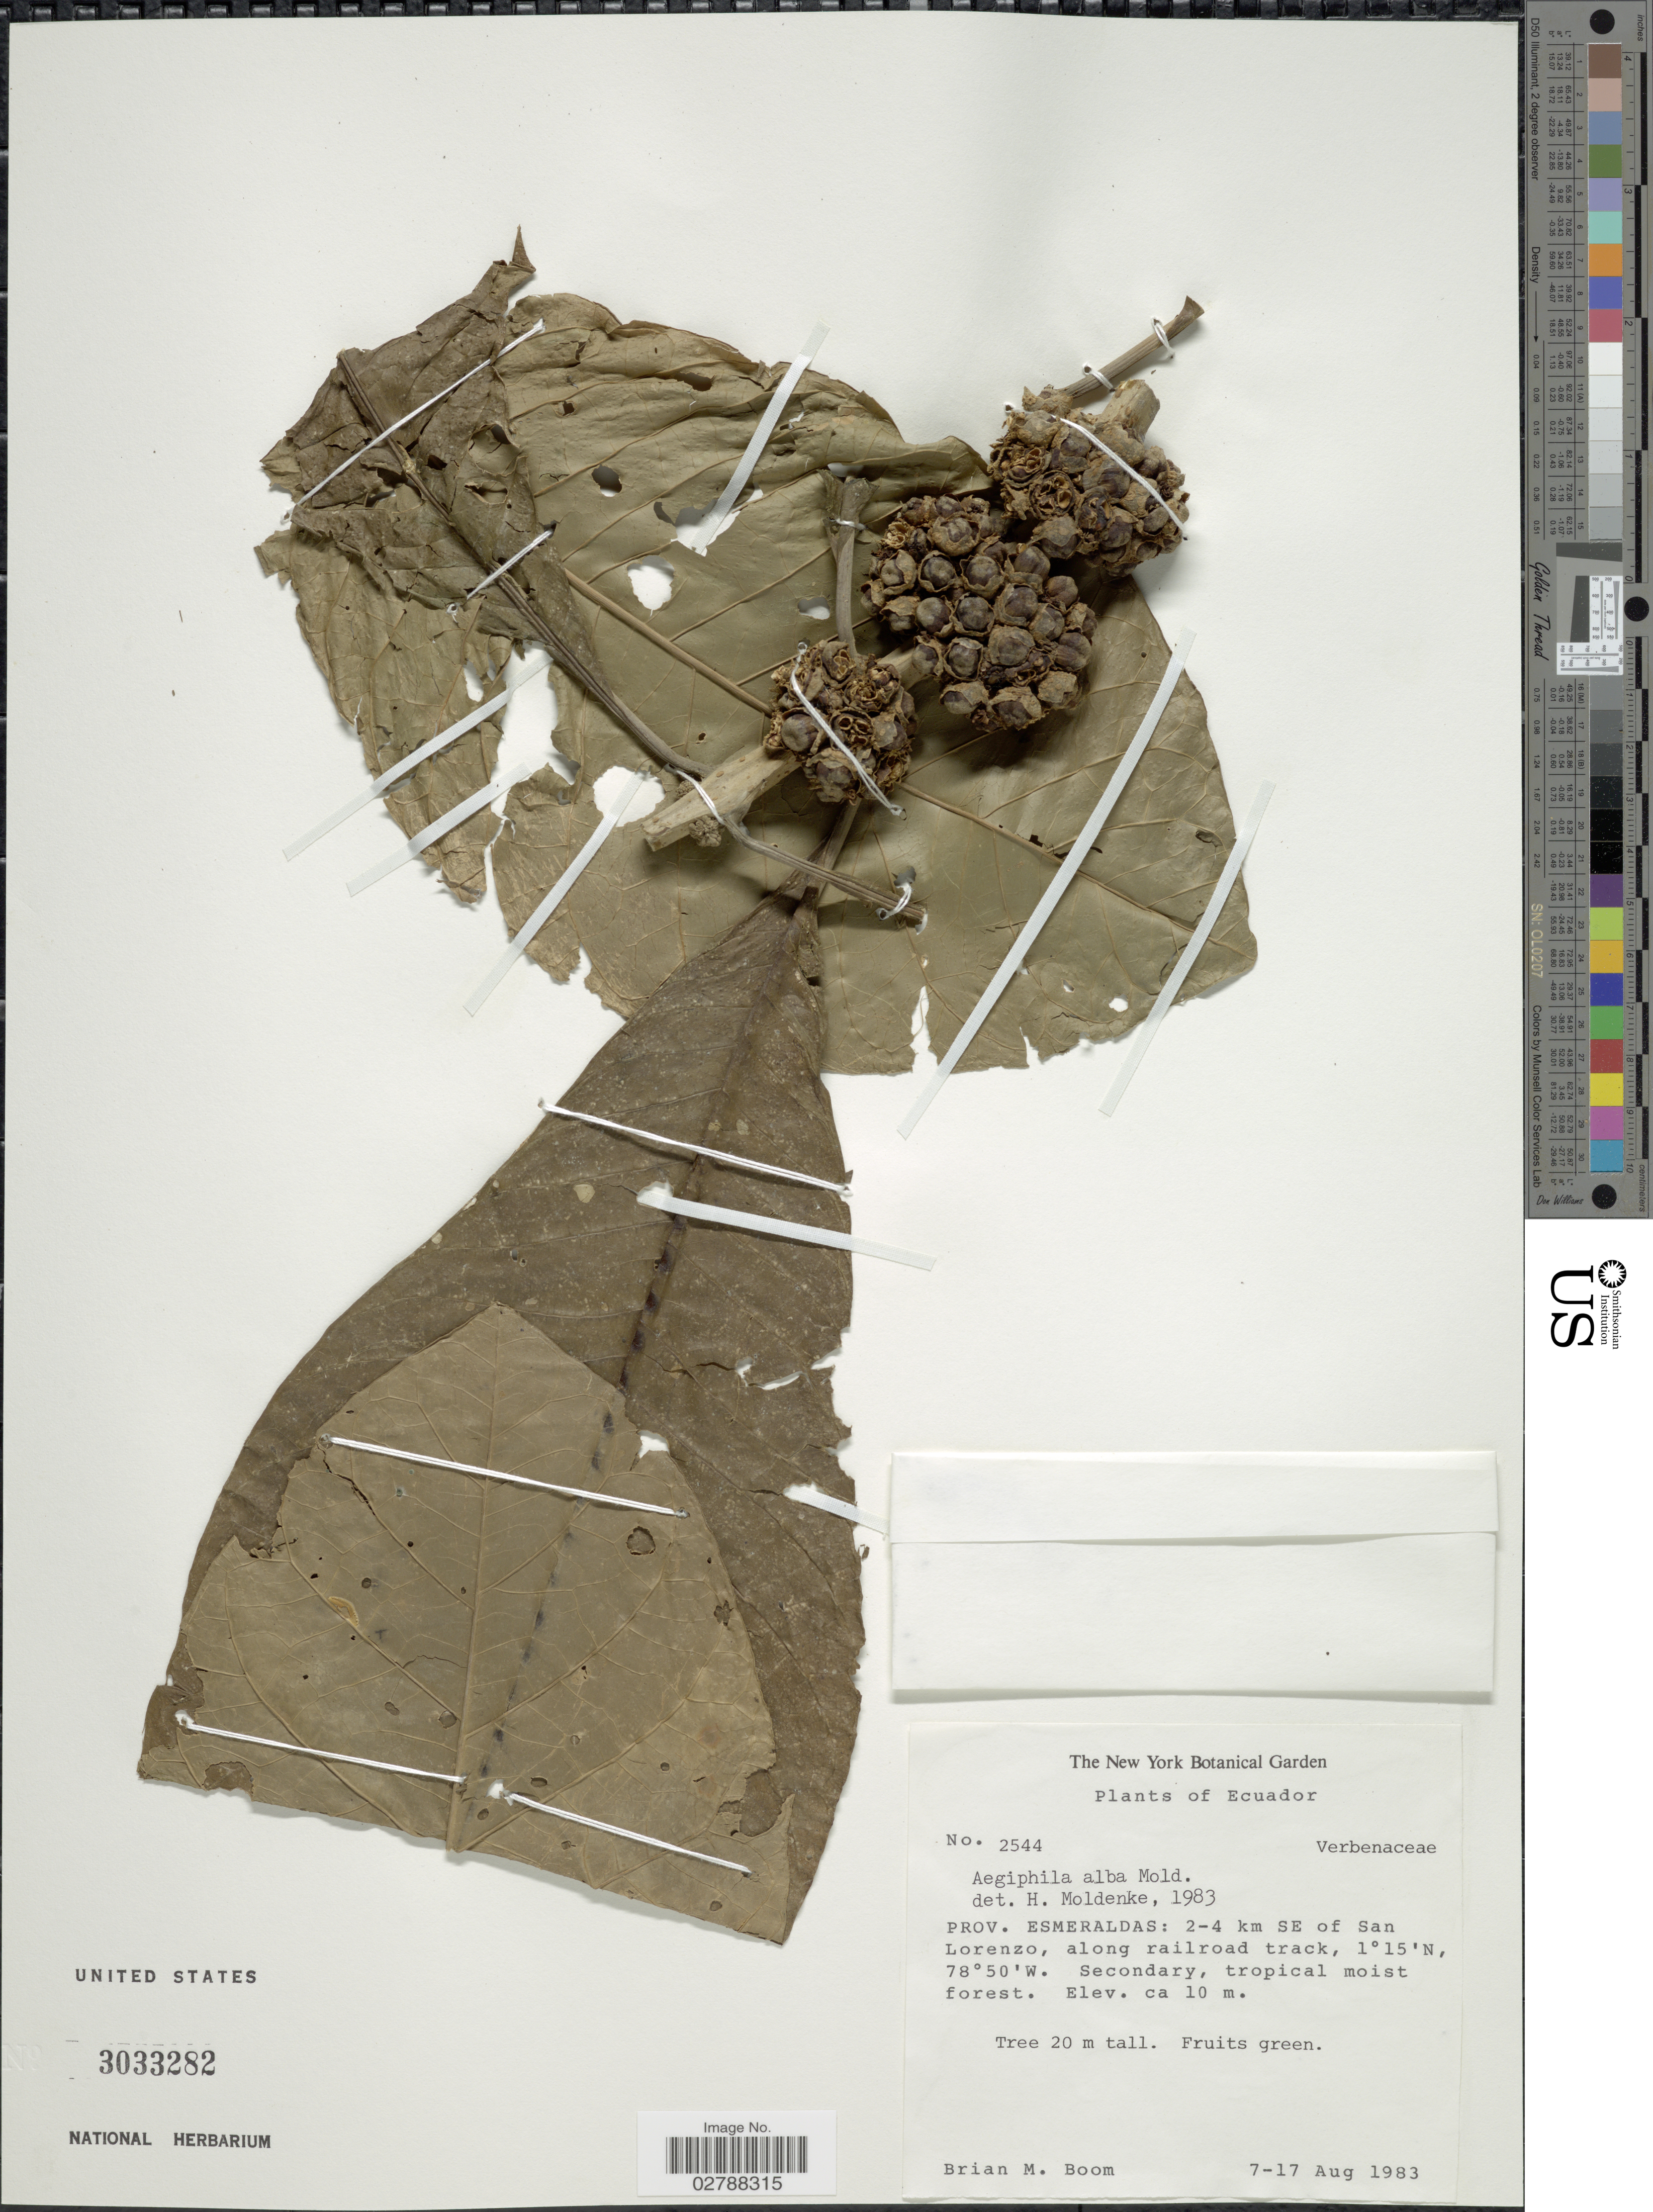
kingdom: Plantae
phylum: Tracheophyta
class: Magnoliopsida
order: Lamiales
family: Lamiaceae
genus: Aegiphila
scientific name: Aegiphila alba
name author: Moldenke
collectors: B. M. Boom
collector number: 2544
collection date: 1983-08-07/1983-08-17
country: Ecuador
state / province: Esmeraldas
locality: Prov. Esmeraldas: 2-4 km SE of San Lorenzo, along railroad track.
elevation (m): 10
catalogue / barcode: US 3033282